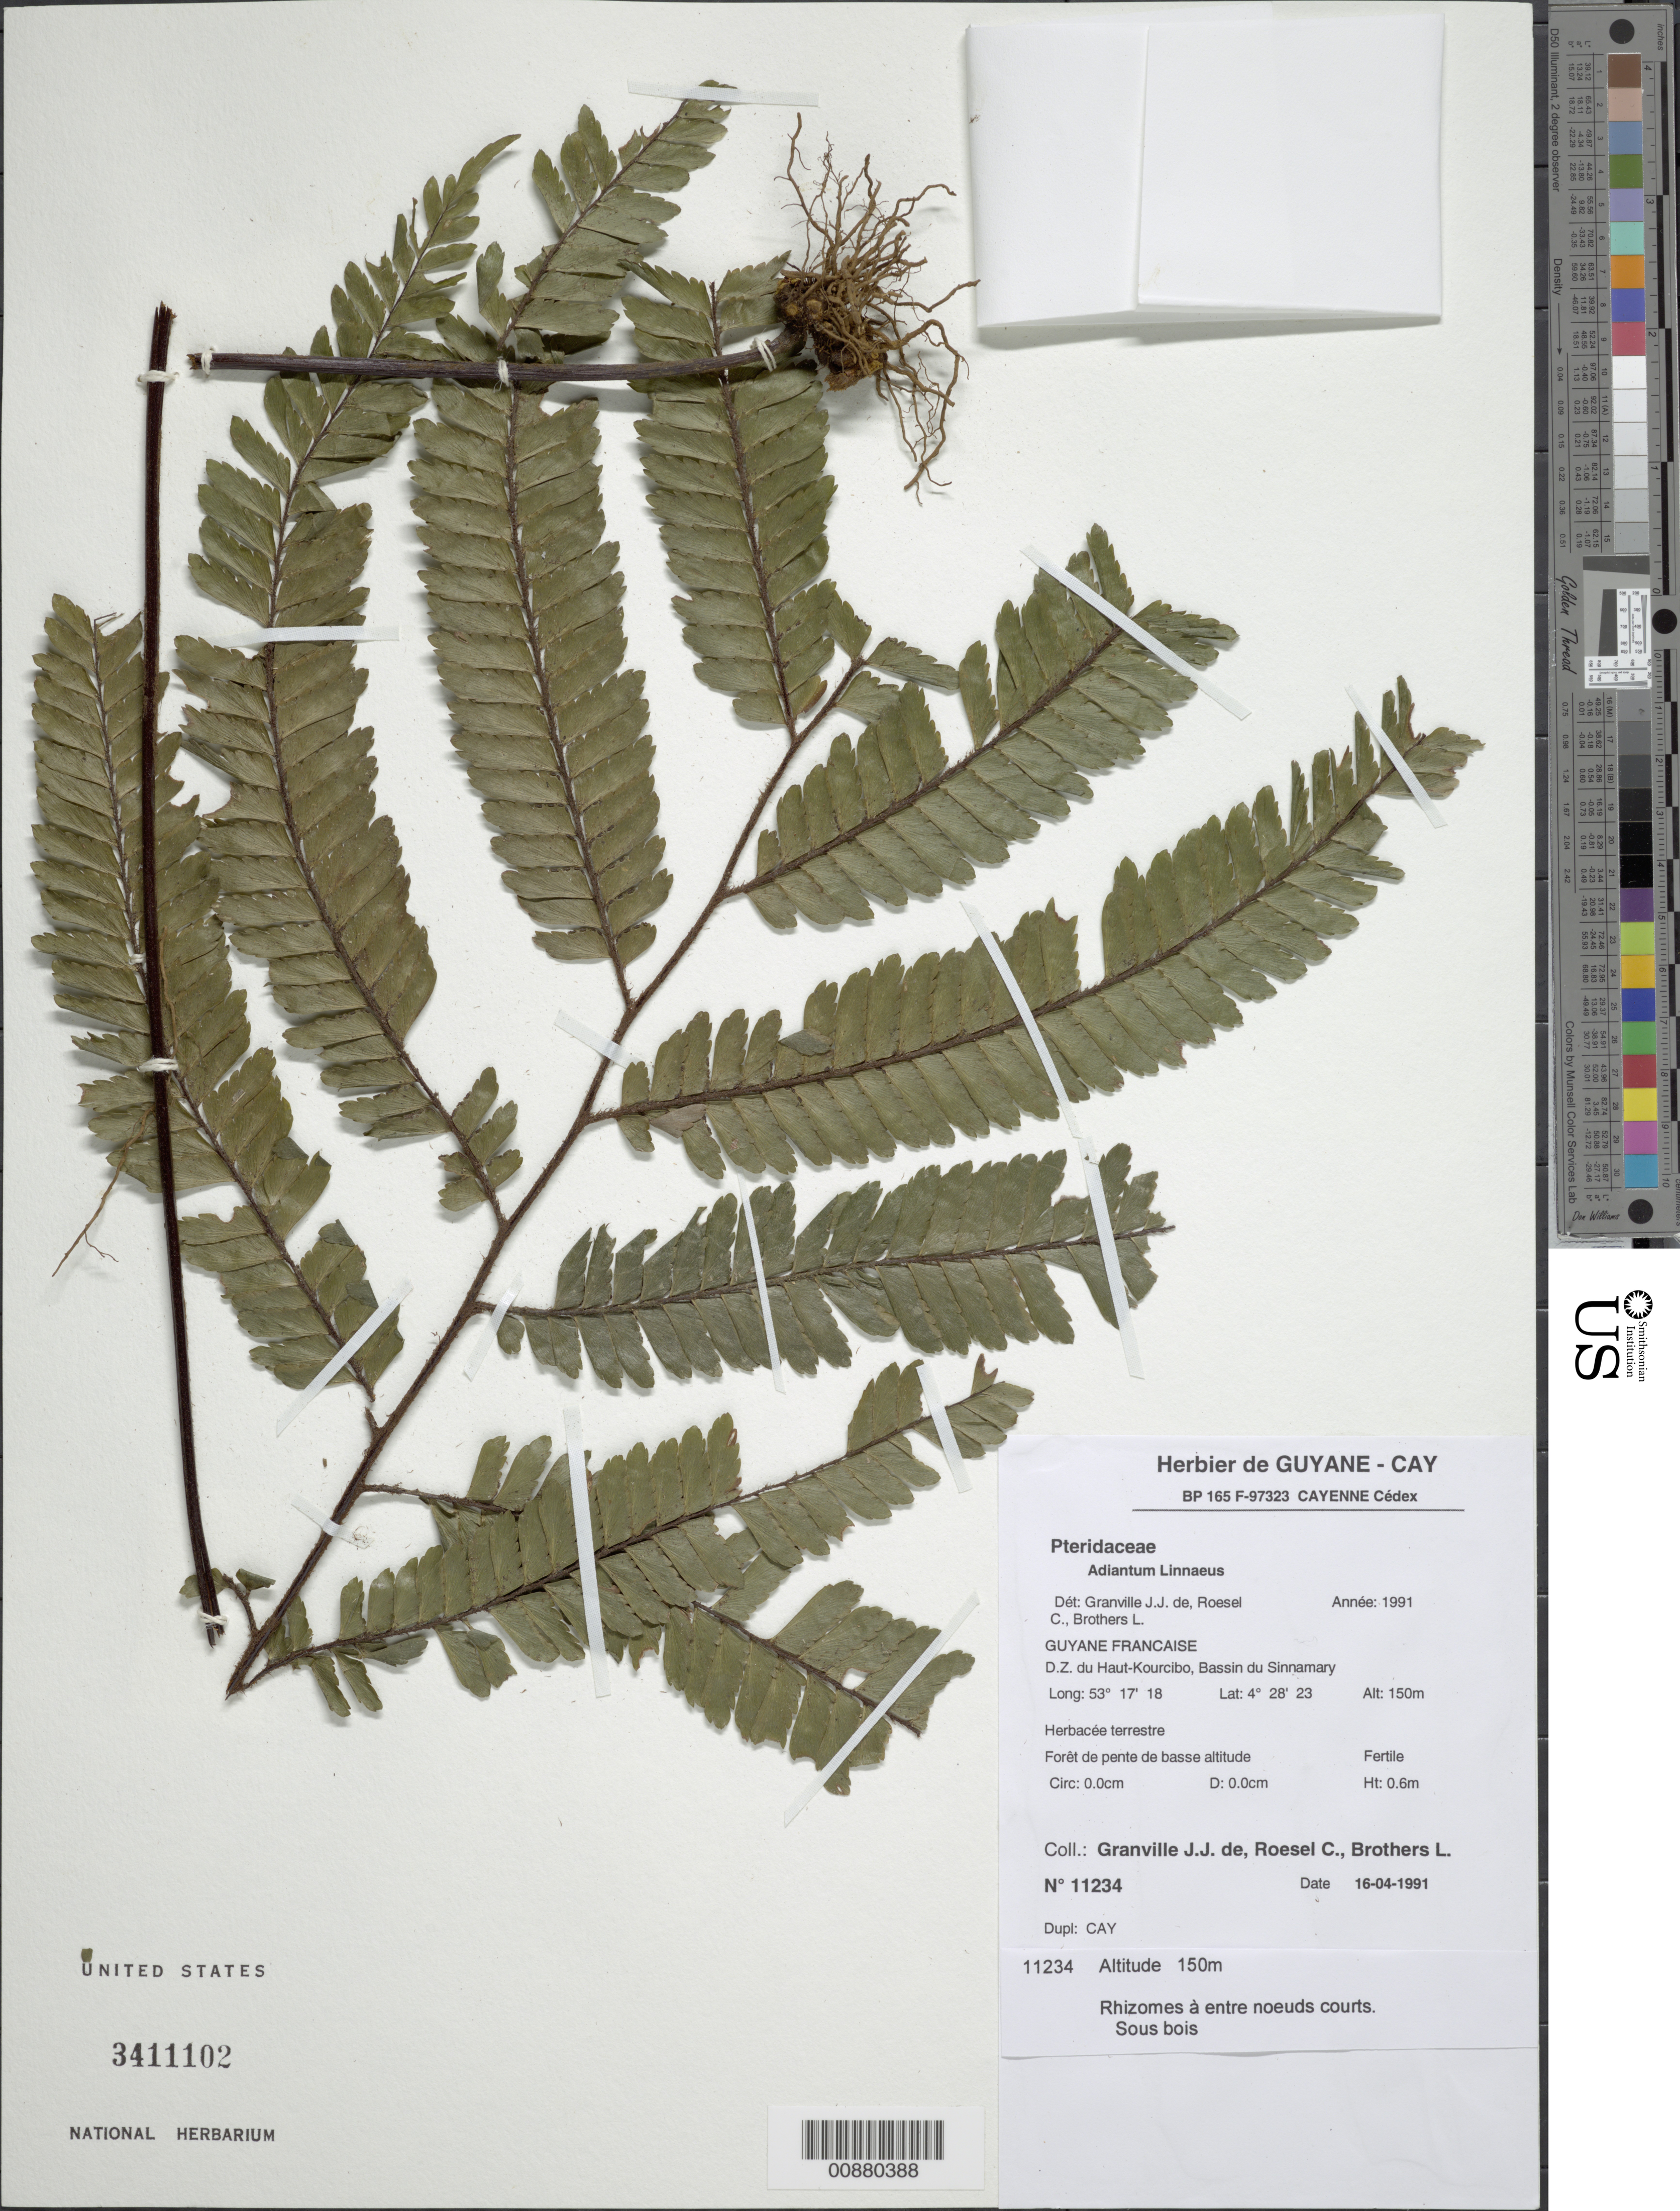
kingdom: Plantae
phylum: Tracheophyta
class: Polypodiopsida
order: Polypodiales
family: Pteridaceae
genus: Adiantum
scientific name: Adiantum sp.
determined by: Granville, J. J. de, (CAY), Institut de Recherche pour le Developpement (IRD) (FRENCH GUIANA)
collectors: J.-J. de Granville, C. S. Roesel & L. Brothers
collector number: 11234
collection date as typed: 16-Apr-91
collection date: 1991-04-16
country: French Guiana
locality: D.Z. du Haut-Kourcibo, Bassin du Sinnamary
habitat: Forêt de pente de basse altitude; sous bois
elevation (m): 150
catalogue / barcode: US 3411102